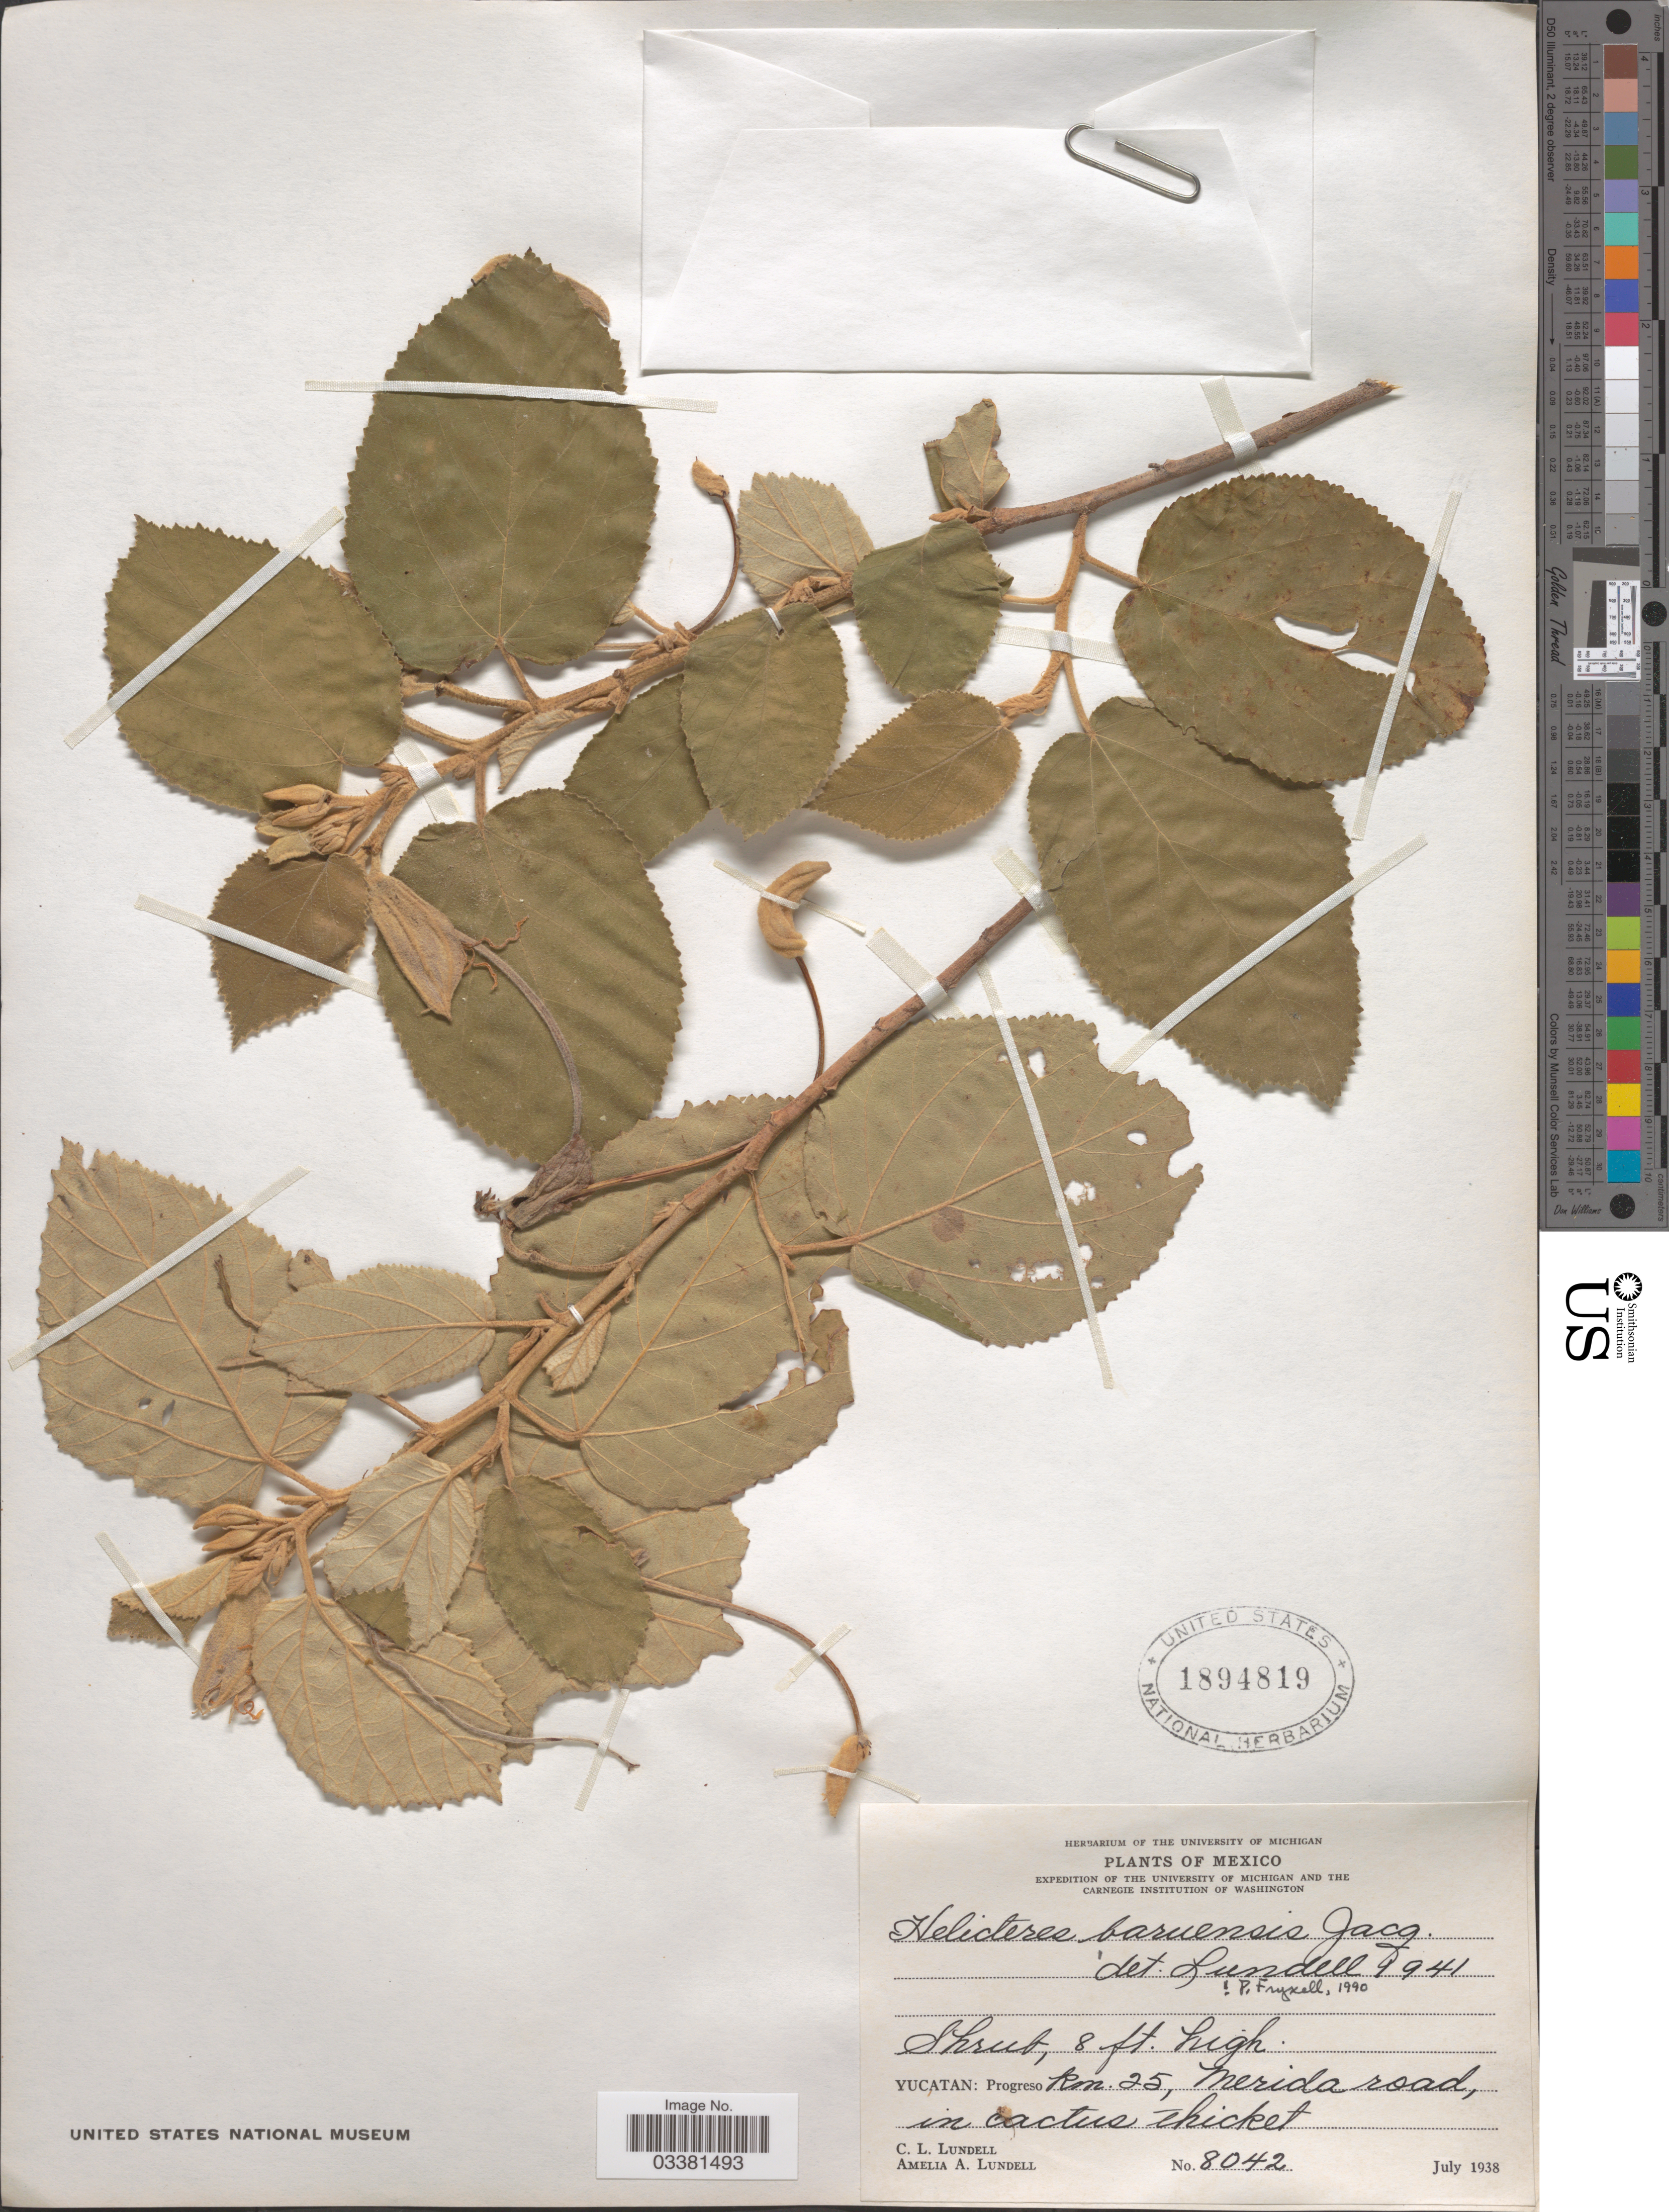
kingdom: Plantae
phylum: Tracheophyta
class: Magnoliopsida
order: Malvales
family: Malvaceae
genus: Helicteres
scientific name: Helicteres baruensis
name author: Jacq.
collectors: C. L. Lundell & A. A. Lundell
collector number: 8042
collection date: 1938-07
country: Mexico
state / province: Yucatán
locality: Progreso km. 25, Merida road, in cactus thicket.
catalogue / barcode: US 1894819